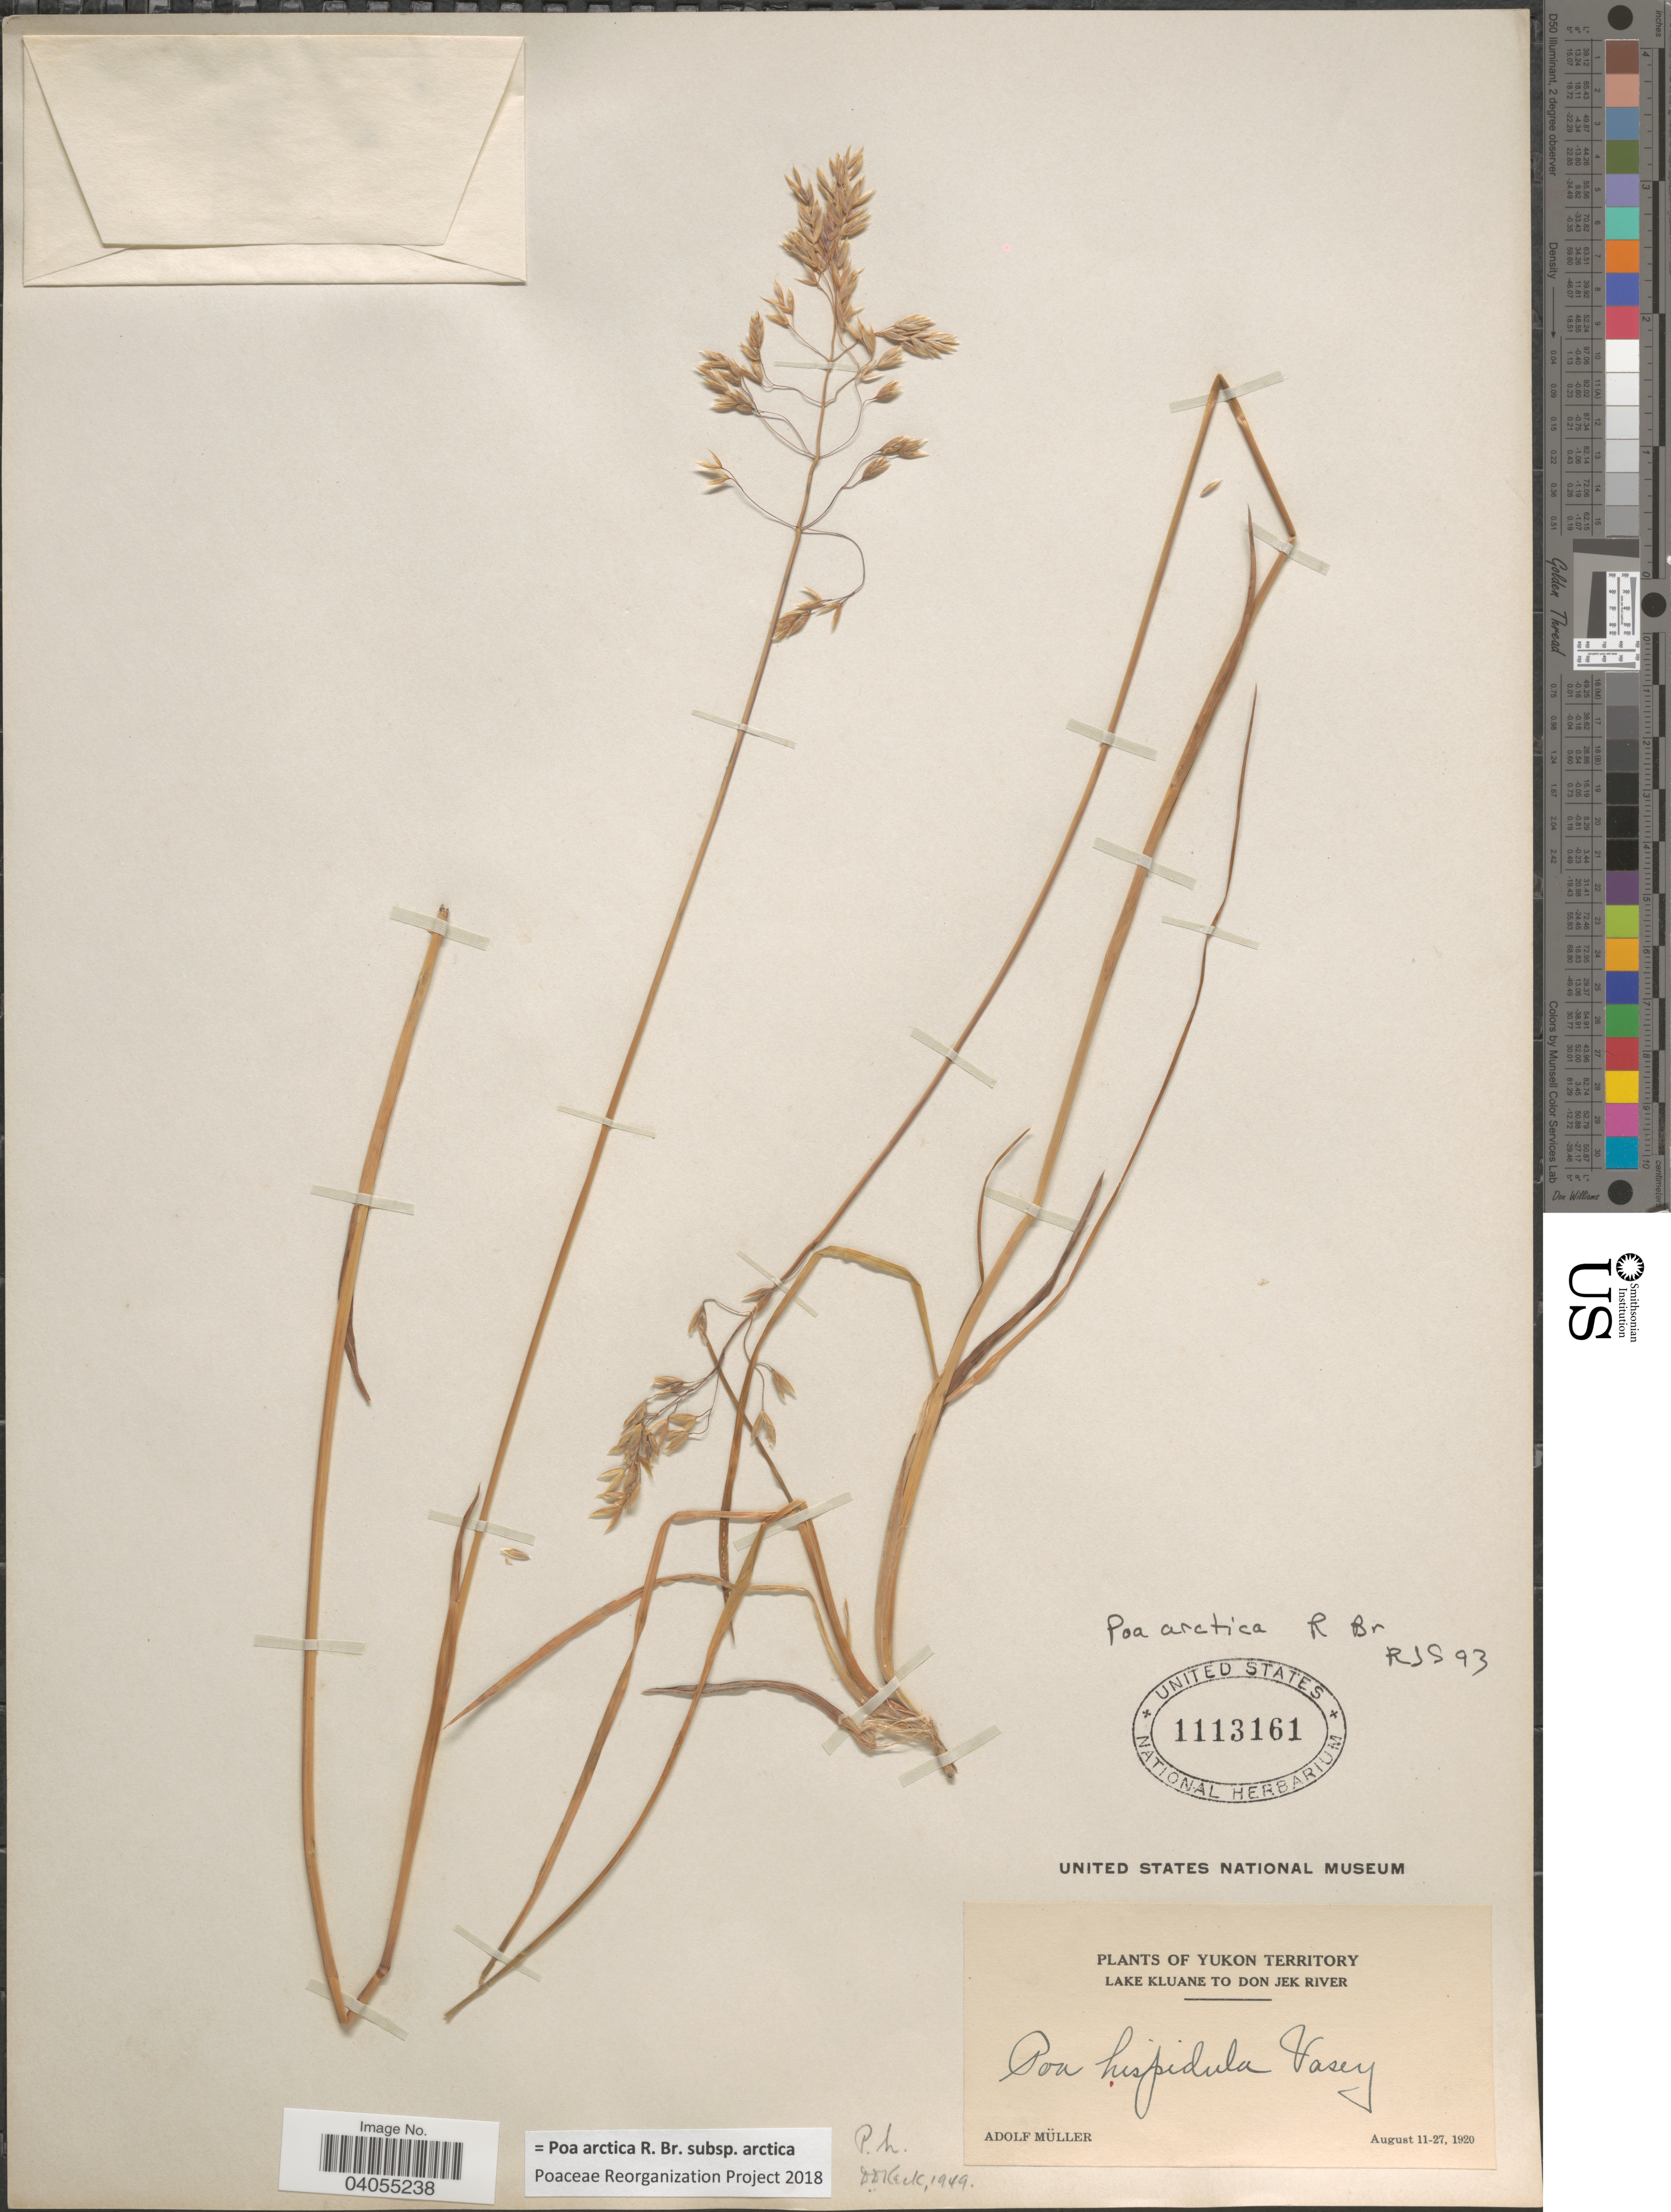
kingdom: Plantae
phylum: Tracheophyta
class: Liliopsida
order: Poales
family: Poaceae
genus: Poa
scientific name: Poa arctica subsp. arctica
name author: R. Br.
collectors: A. Muller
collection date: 1920-08-11/1920-08-27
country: Canada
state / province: Yukon Territory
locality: Lake Kluane to Don Jek River.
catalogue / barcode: US 1113161